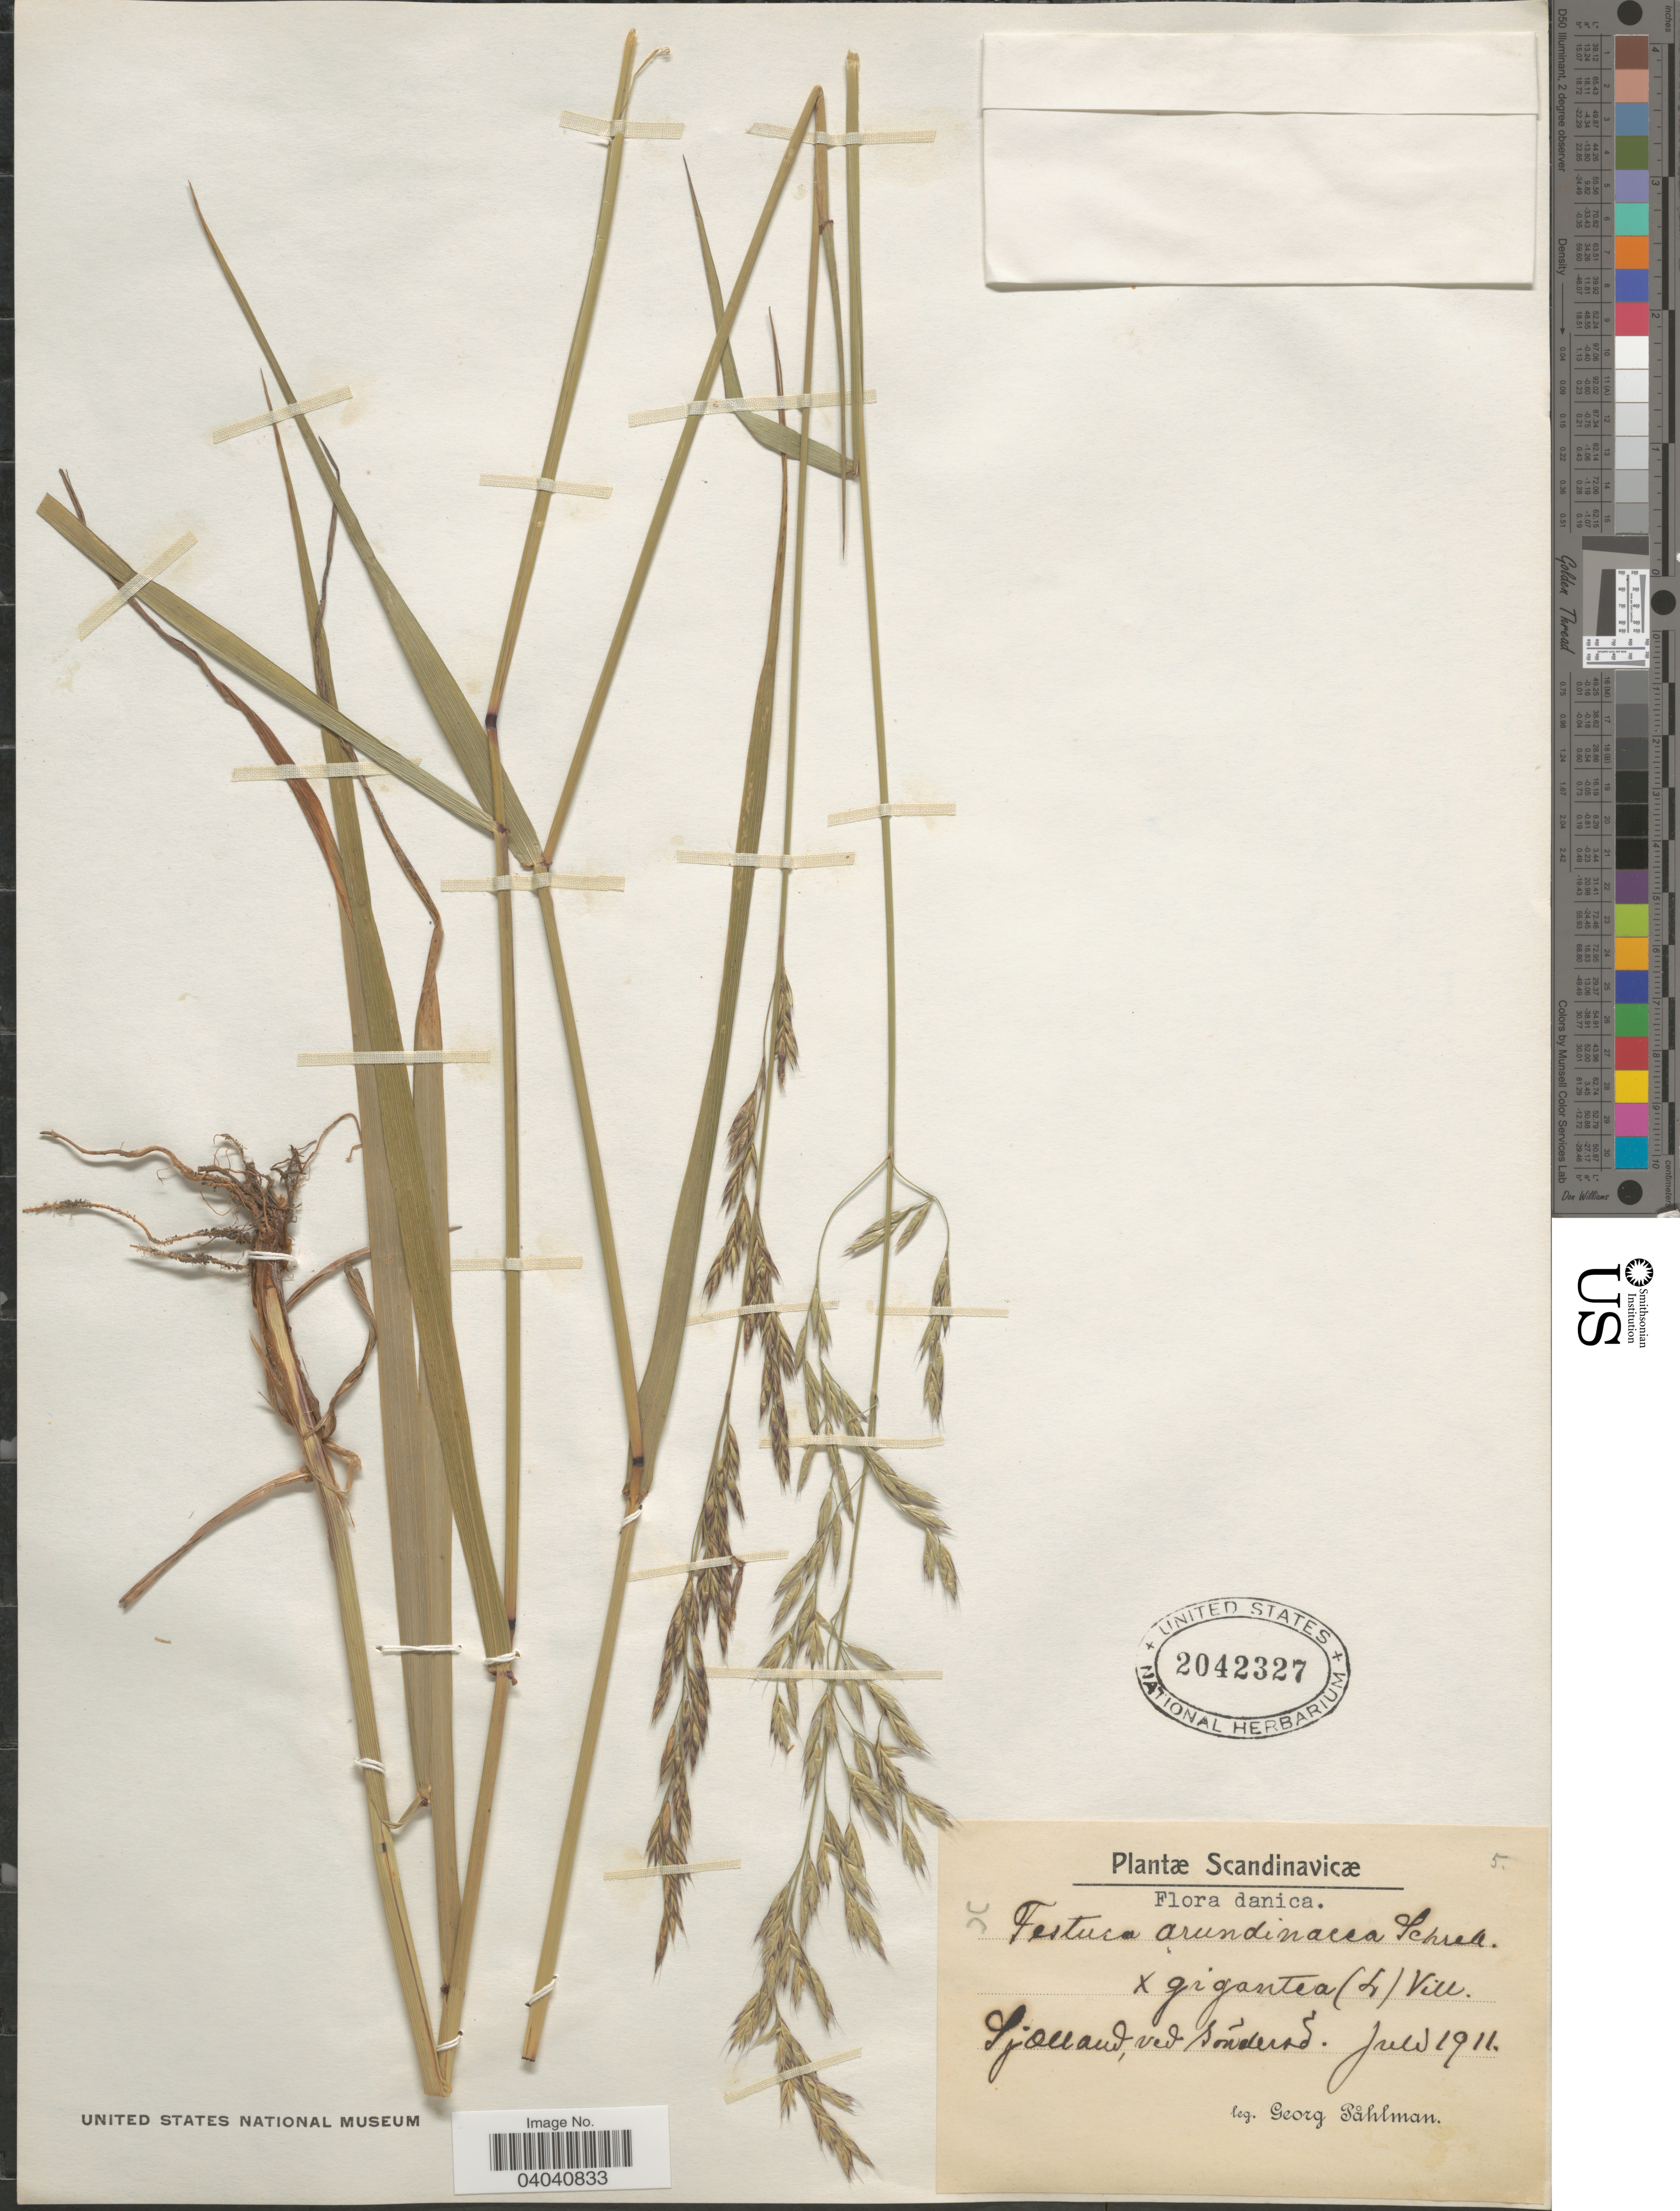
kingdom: Plantae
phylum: Tracheophyta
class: Liliopsida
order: Poales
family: Poaceae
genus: Festulolium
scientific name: x Festulolium sp.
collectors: G. Påhlman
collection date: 1911-07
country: Denmark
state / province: Sjæland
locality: Scandinavicæ. Danica. Sjalland, ved Søndersø.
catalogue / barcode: US 2042327